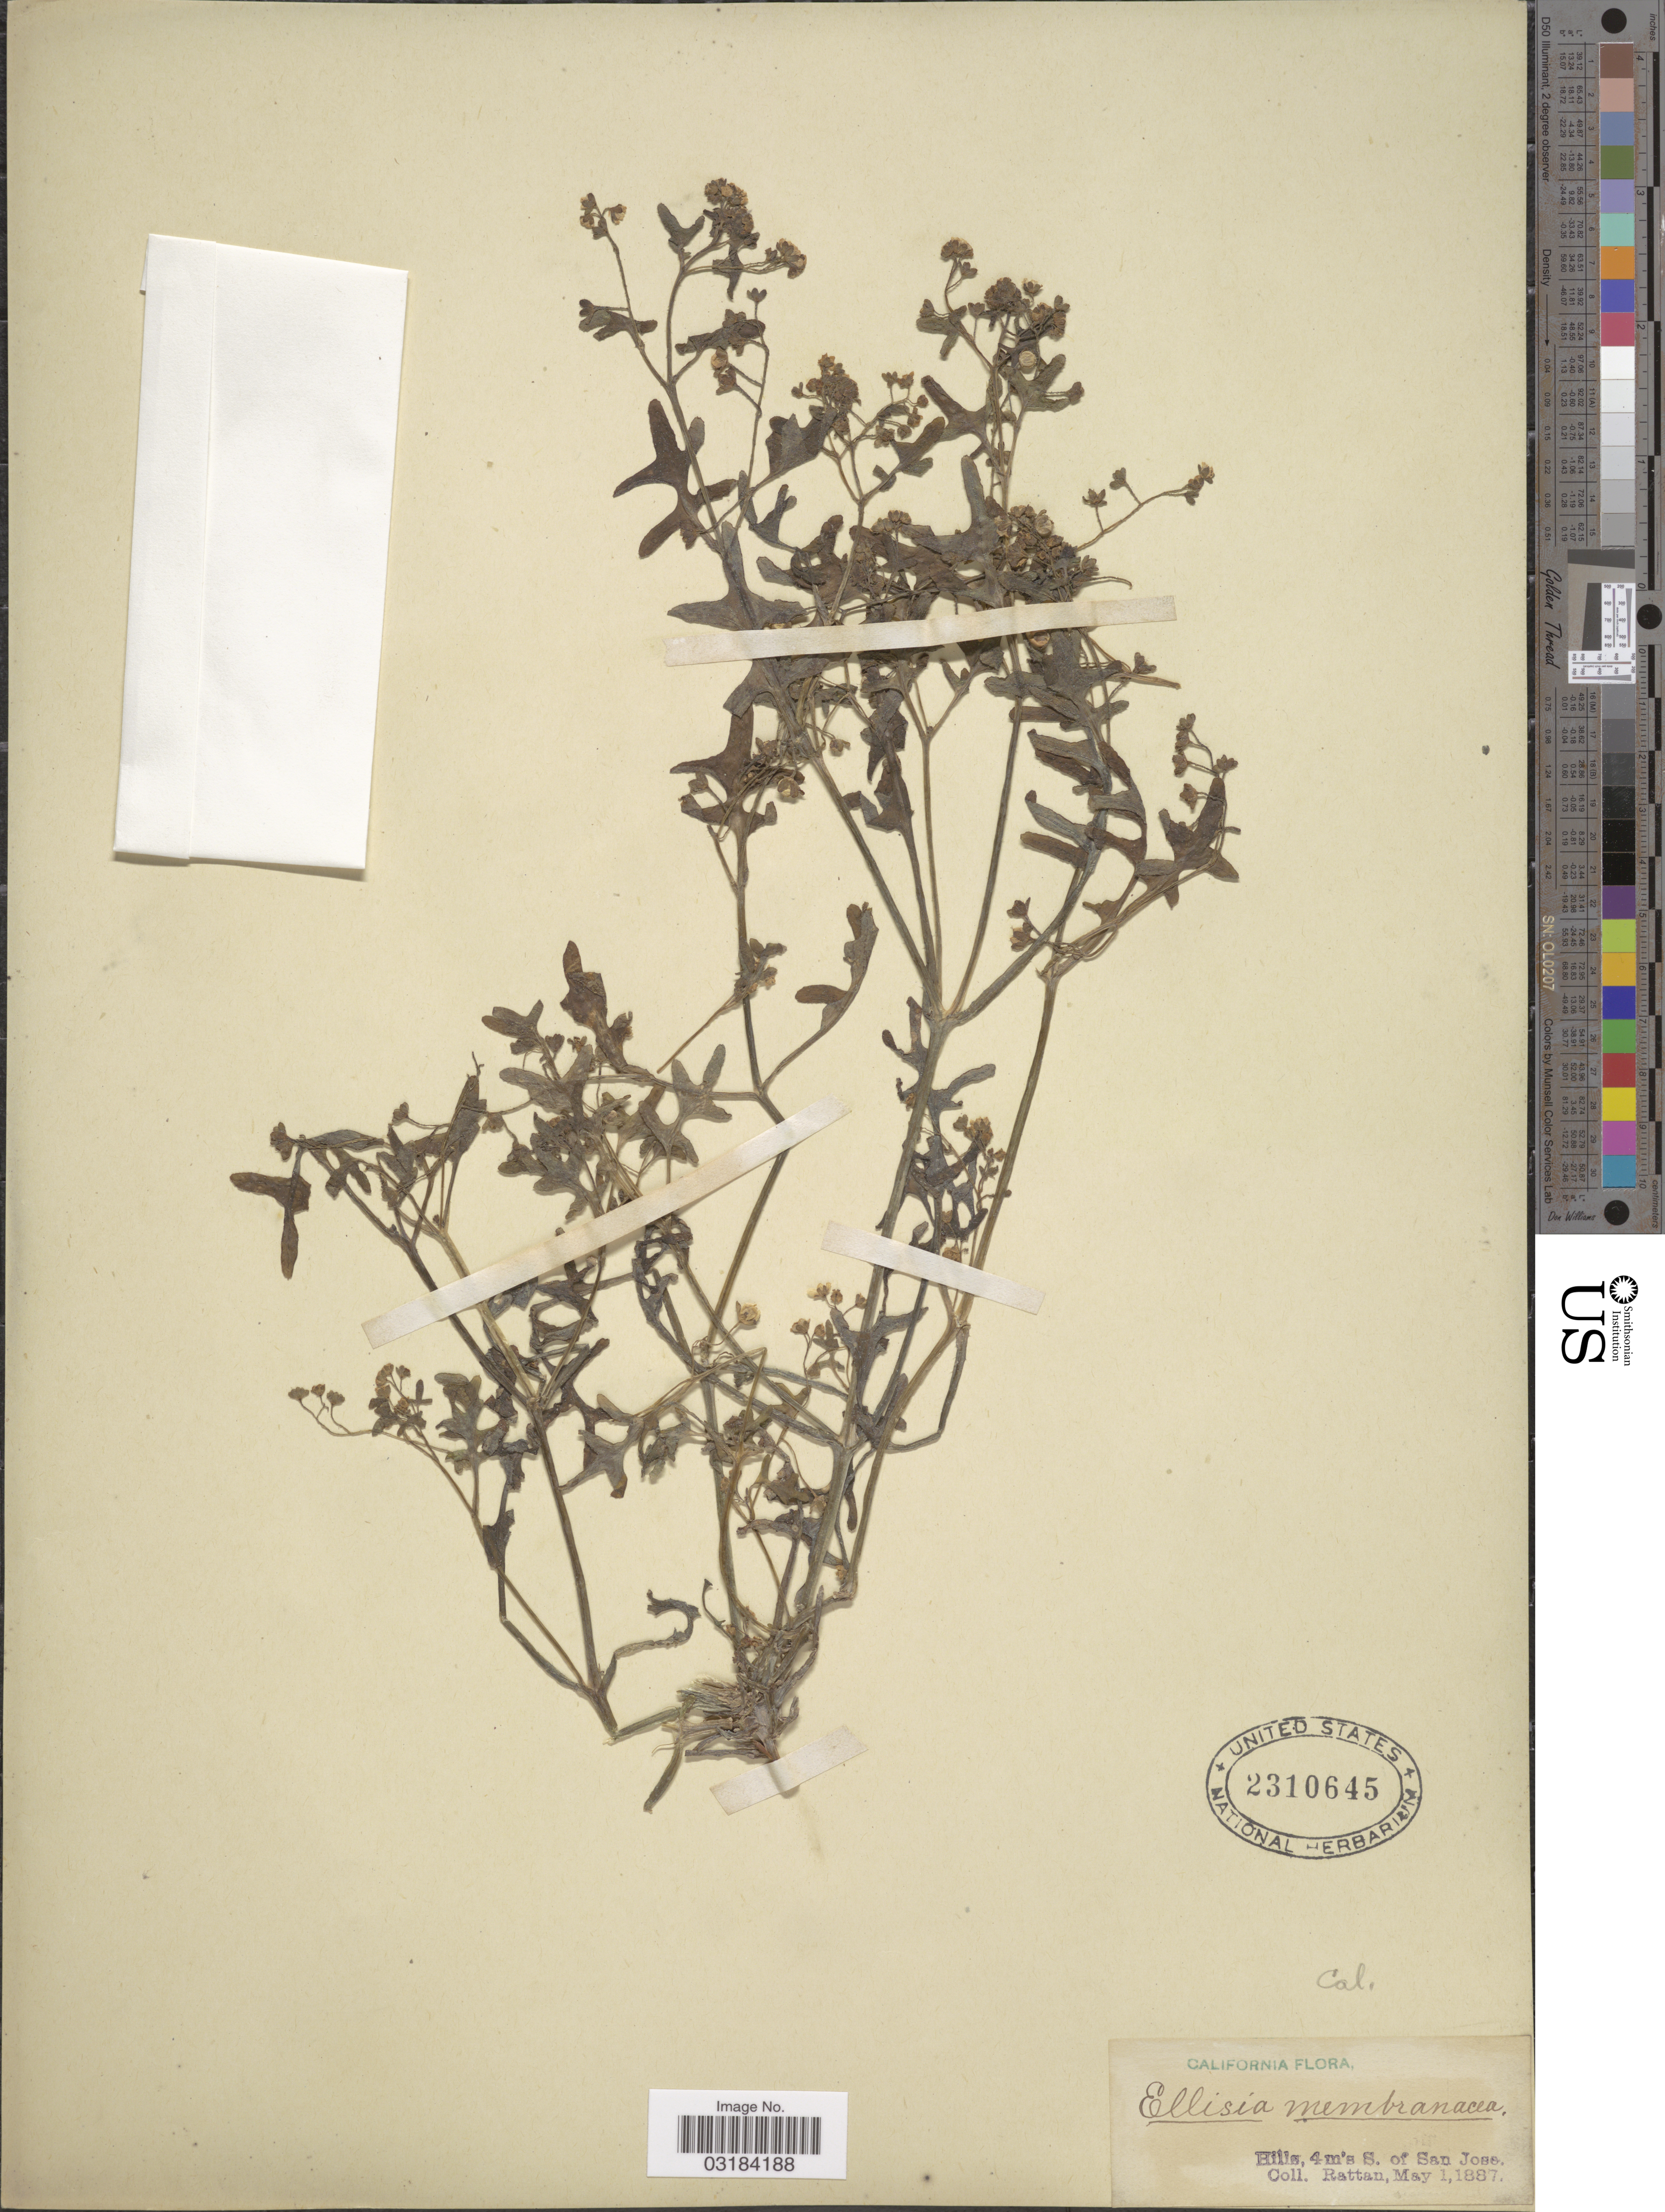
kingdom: Plantae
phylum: Tracheophyta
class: Magnoliopsida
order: Boraginales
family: Hydrophyllaceae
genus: Pholistoma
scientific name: Pholistoma membranaceum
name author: (Benth.) Constance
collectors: Rattan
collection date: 1887-05-01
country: United States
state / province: California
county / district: Santa Clara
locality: Hills, 4 m's S. of San Jose.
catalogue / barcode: US 2310645